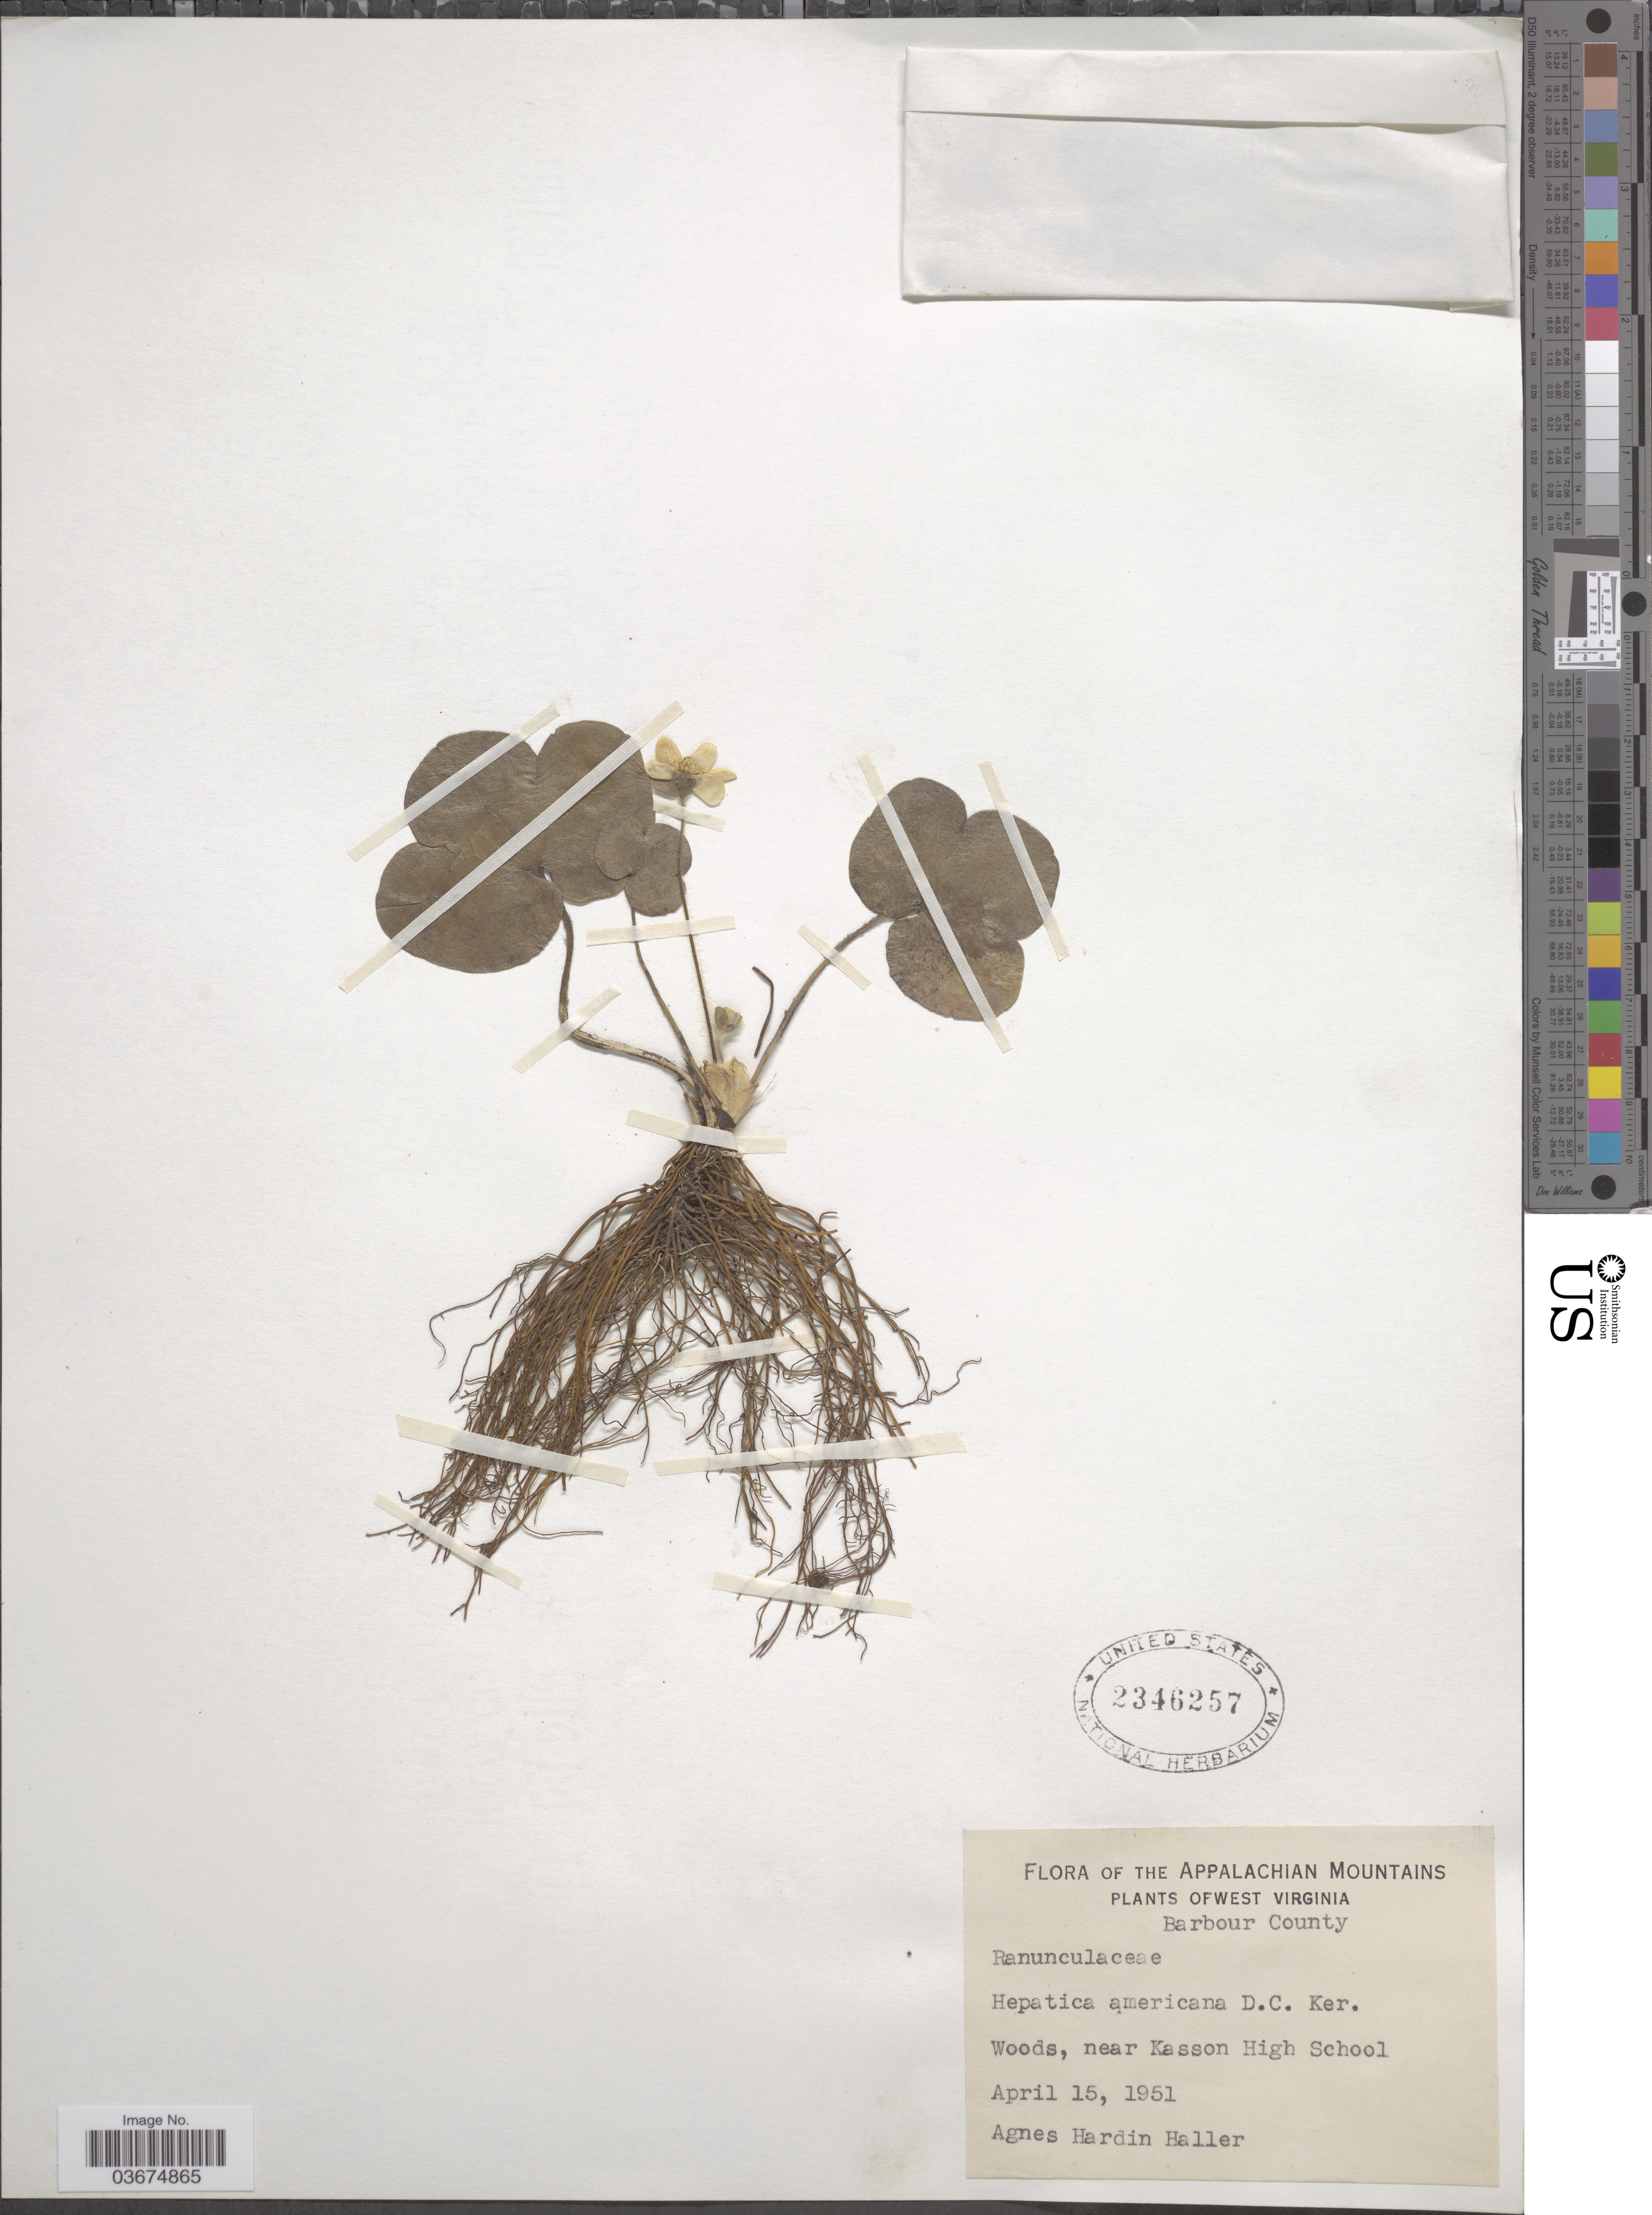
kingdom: Plantae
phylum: Tracheophyta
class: Magnoliopsida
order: Ranunculales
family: Ranunculaceae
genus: Hepatica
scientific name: Hepatica americana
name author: (DC.) Ker Gawl.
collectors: A. Haller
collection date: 1951-04-15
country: United States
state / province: West Virginia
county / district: Barbour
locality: Appalachian Mountains. Barbour County. Woods, near Kasson High School.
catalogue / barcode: US 2346257